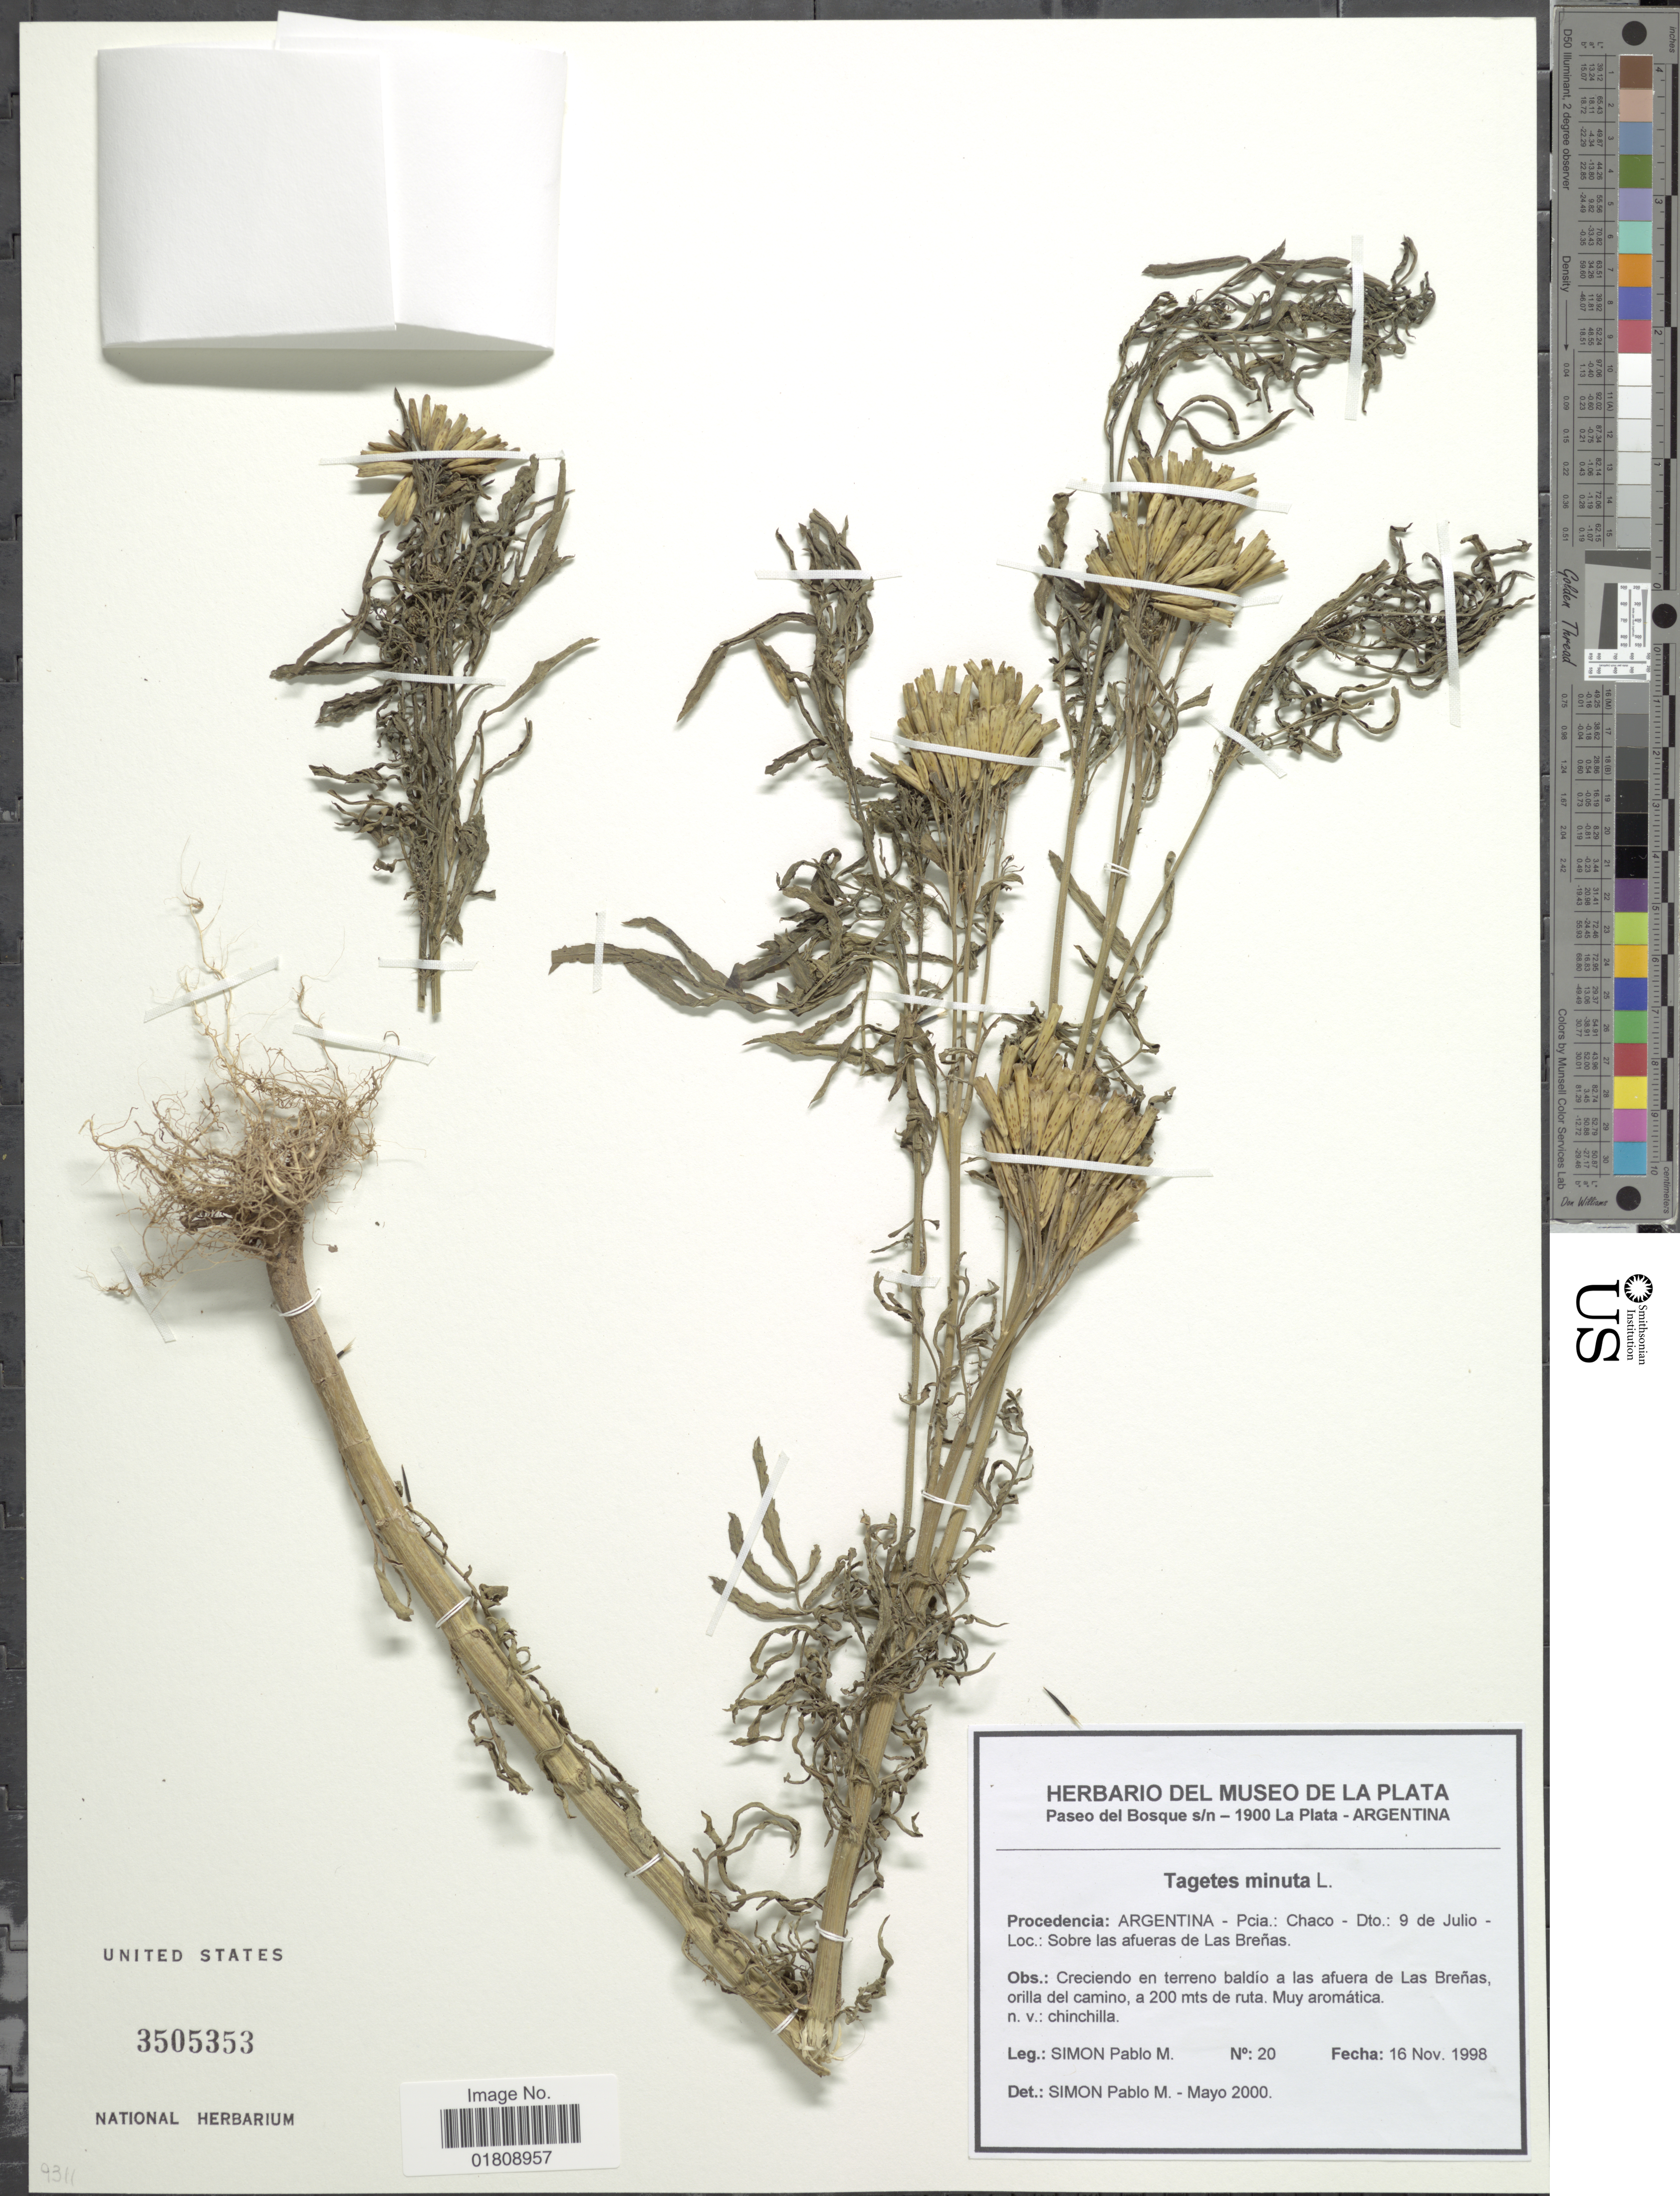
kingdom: Plantae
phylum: Tracheophyta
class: Magnoliopsida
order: Asterales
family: Asteraceae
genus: Tagetes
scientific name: Tagetes minuta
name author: L.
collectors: P. M. Simón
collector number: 20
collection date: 1998-11-16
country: Argentina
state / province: Chaco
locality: Dto 9 de Julio, Sobre las afueras de Las Brenas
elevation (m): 200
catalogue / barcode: US 3505353